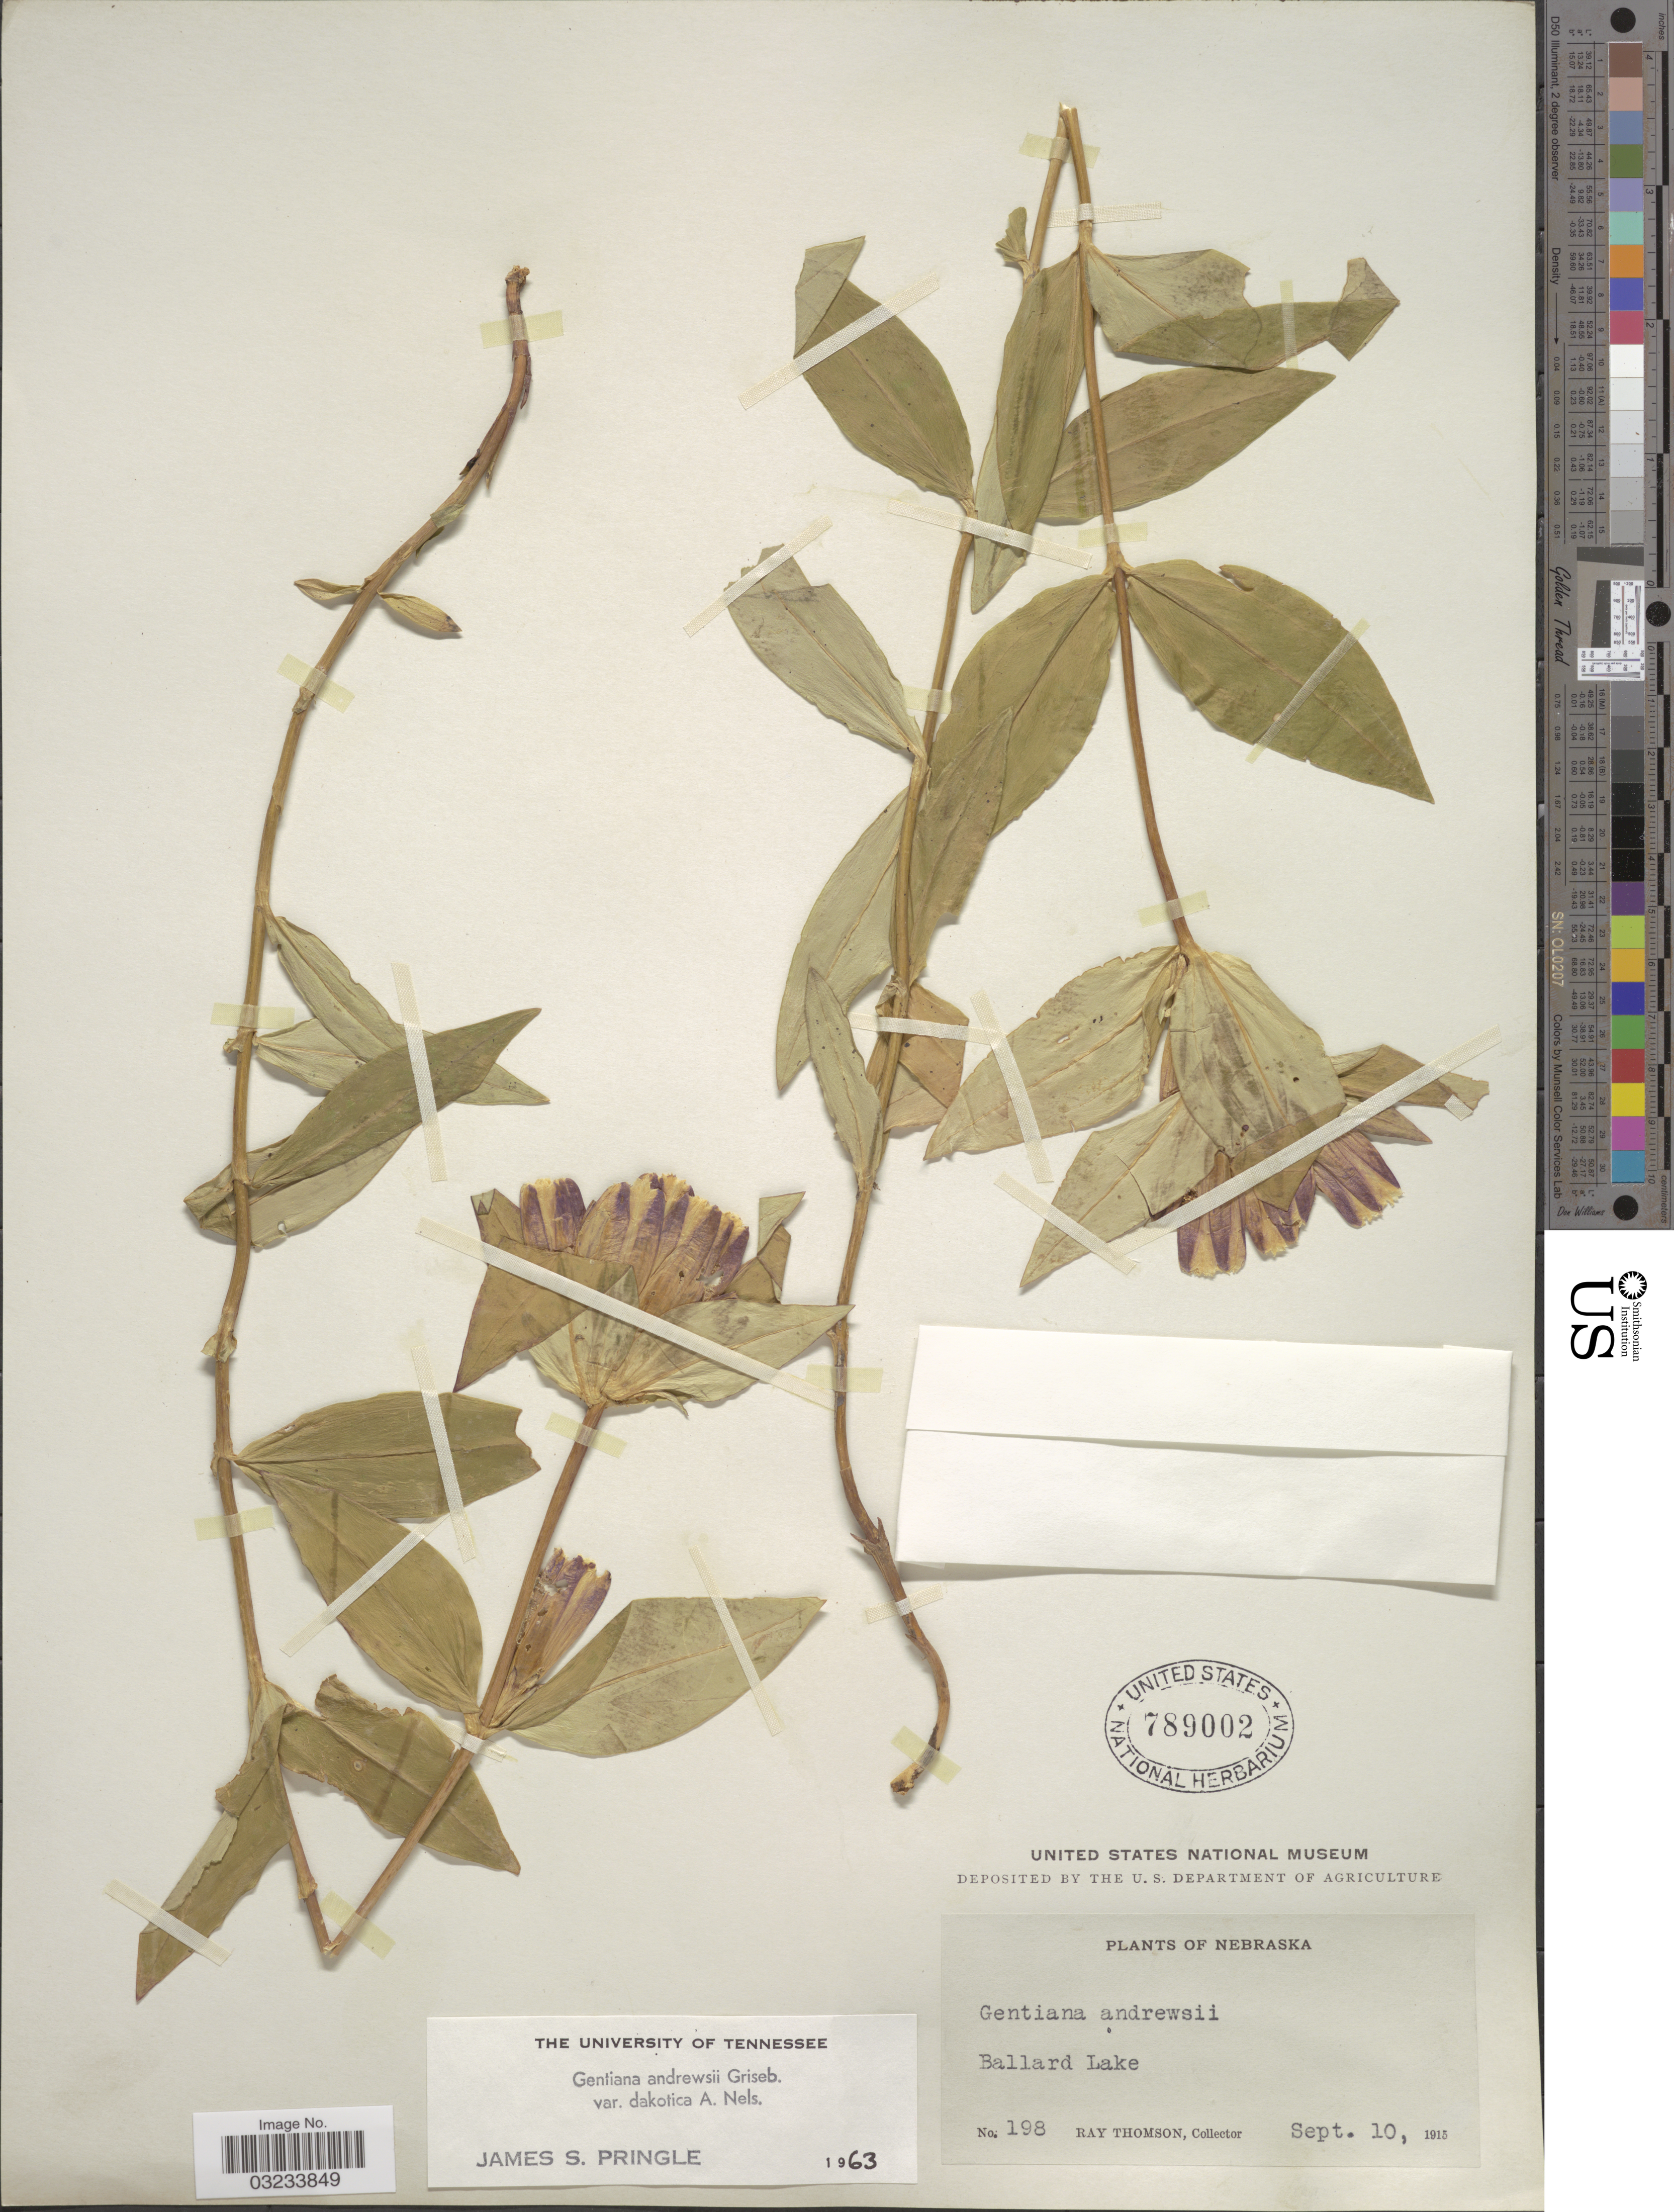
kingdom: Plantae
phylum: Tracheophyta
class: Magnoliopsida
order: Gentianales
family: Gentianaceae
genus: Gentiana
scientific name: Gentiana andrewsii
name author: Griseb.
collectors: R. Thomson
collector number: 198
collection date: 1915-09-10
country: United States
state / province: Nebraska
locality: Ballard Lake.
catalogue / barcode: US 789002